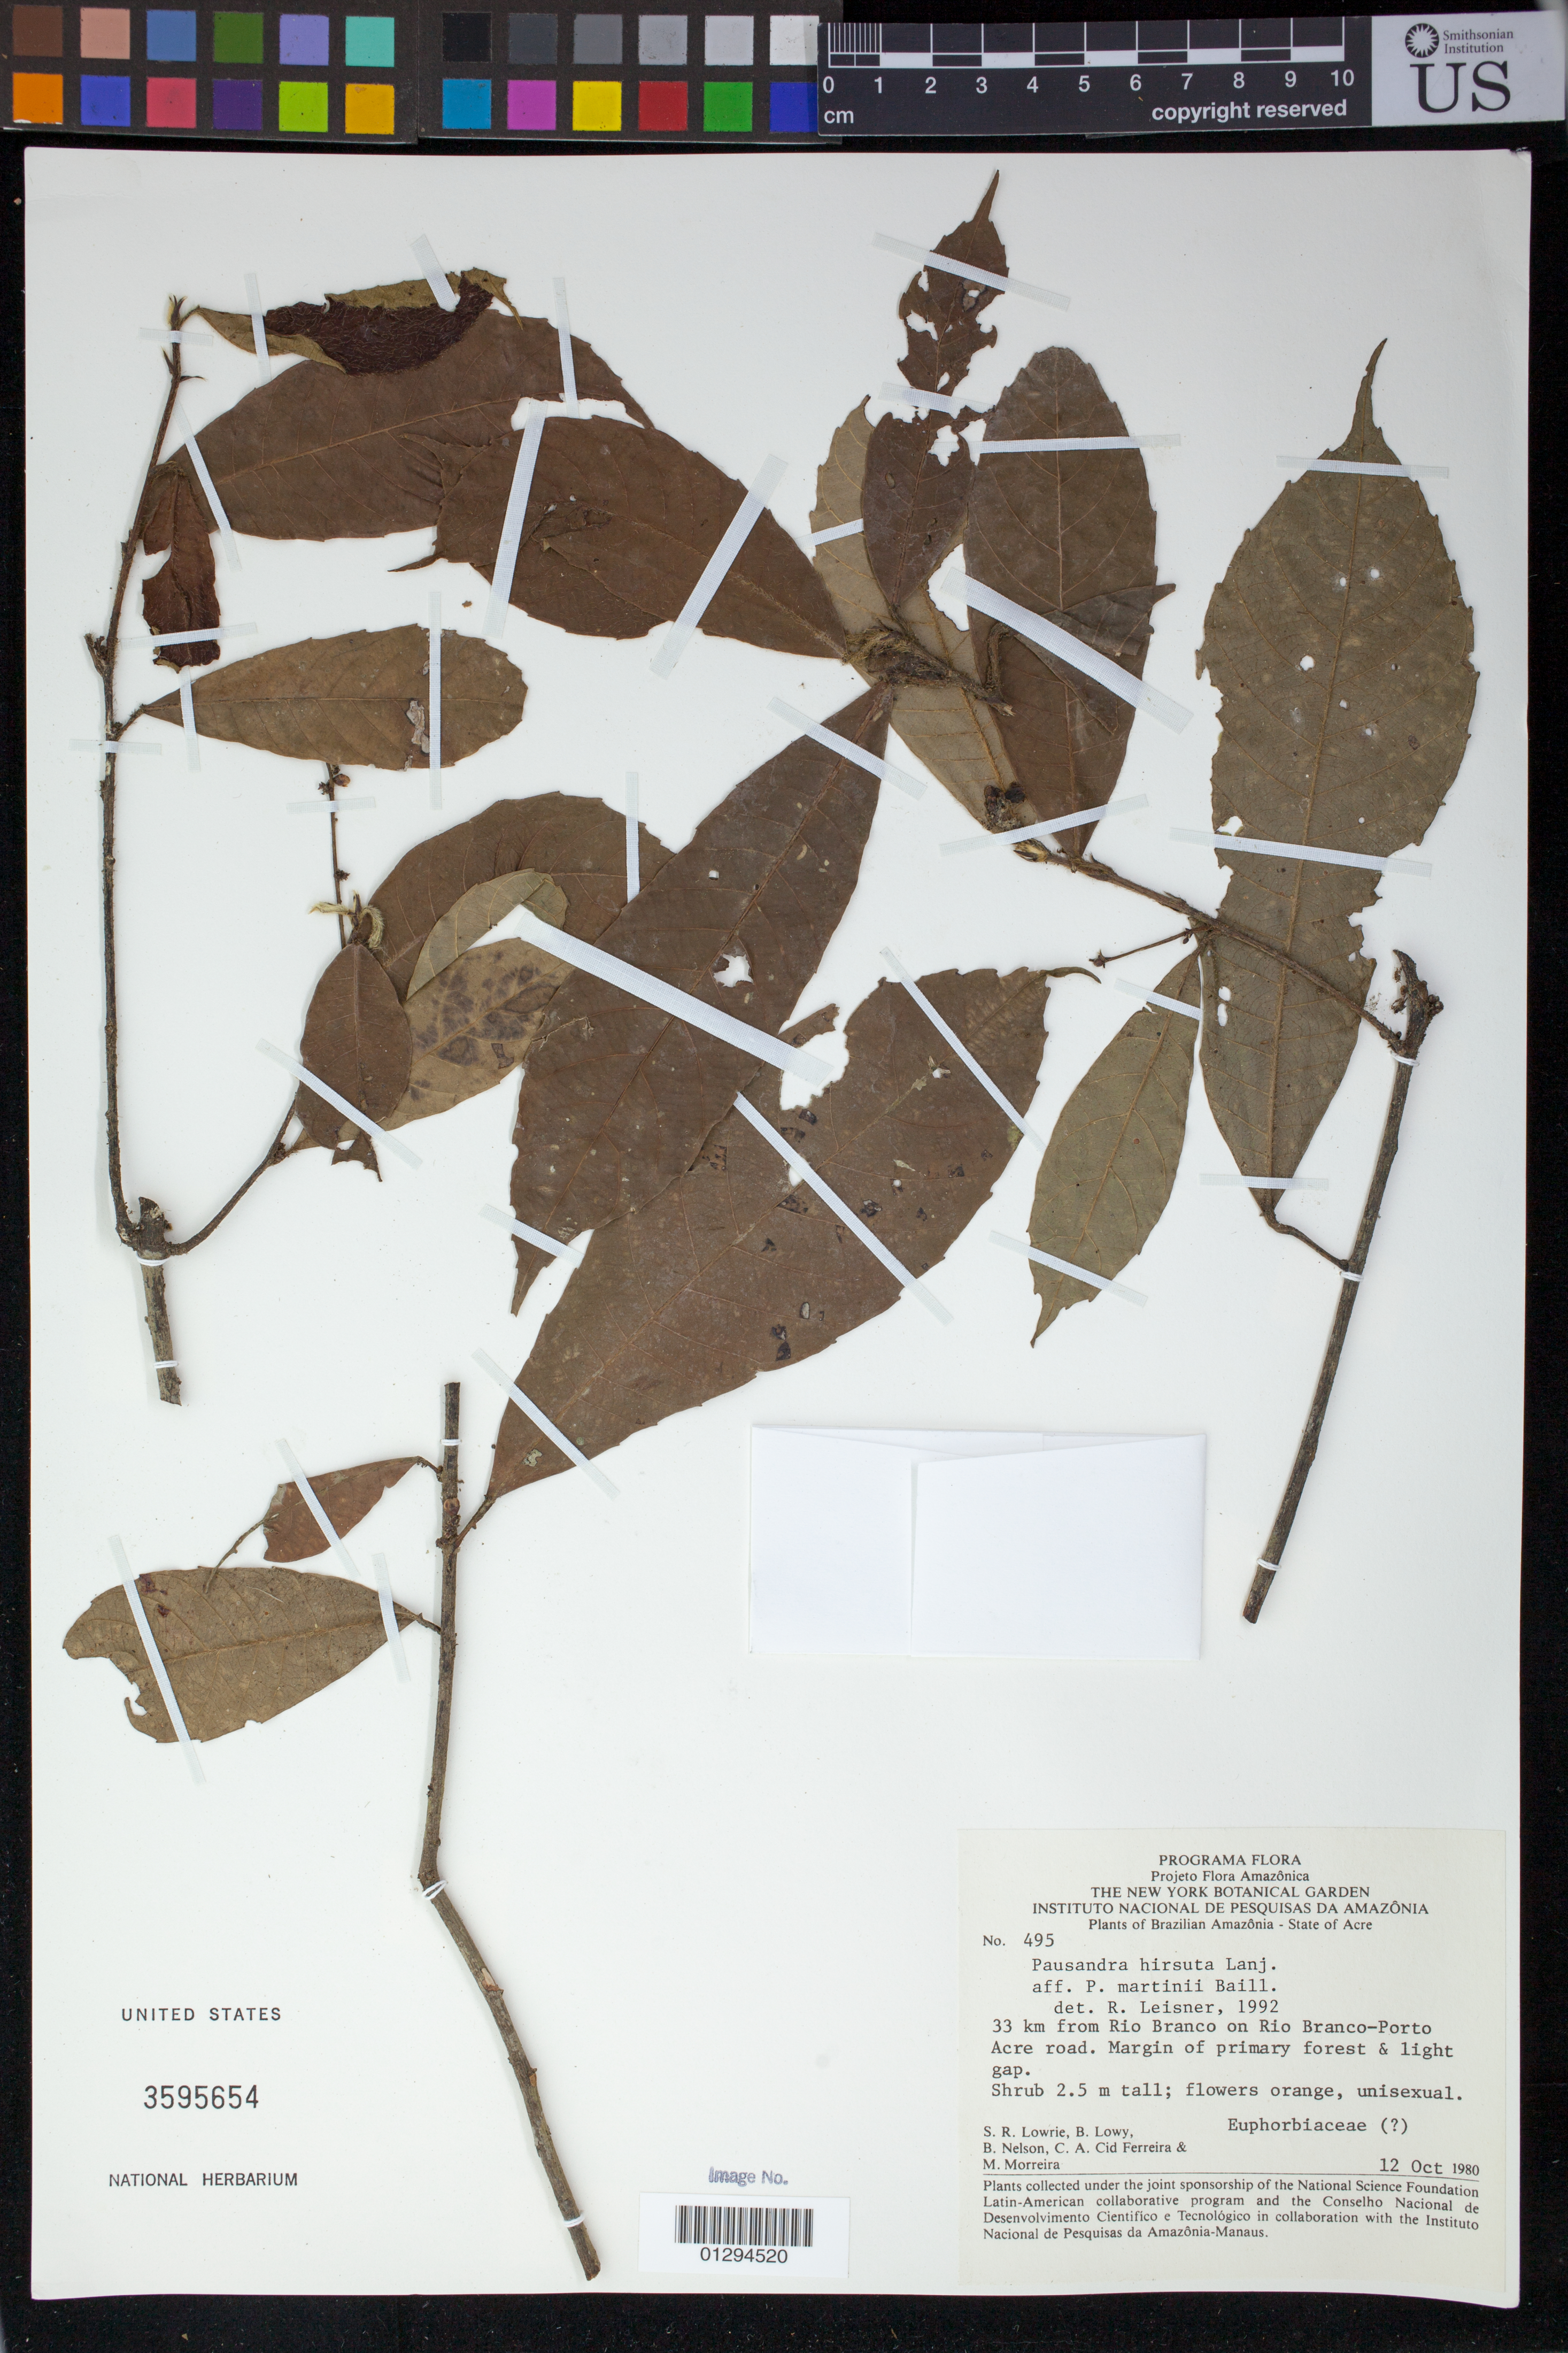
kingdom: Plantae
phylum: Tracheophyta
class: Magnoliopsida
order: Malpighiales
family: Euphorbiaceae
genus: Pausandra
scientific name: Pausandra martinii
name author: Baill.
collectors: S. Lowrie, B. Lowy, B. Nelson, C. A. Cid Ferreira & M. Morreira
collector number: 495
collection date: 1980-10-12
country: Brazil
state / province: Acre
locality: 33 km from Rio Branco on Rio Branco-Porto Acre road. Margin of primary forest & light gap.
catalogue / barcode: US 3595654